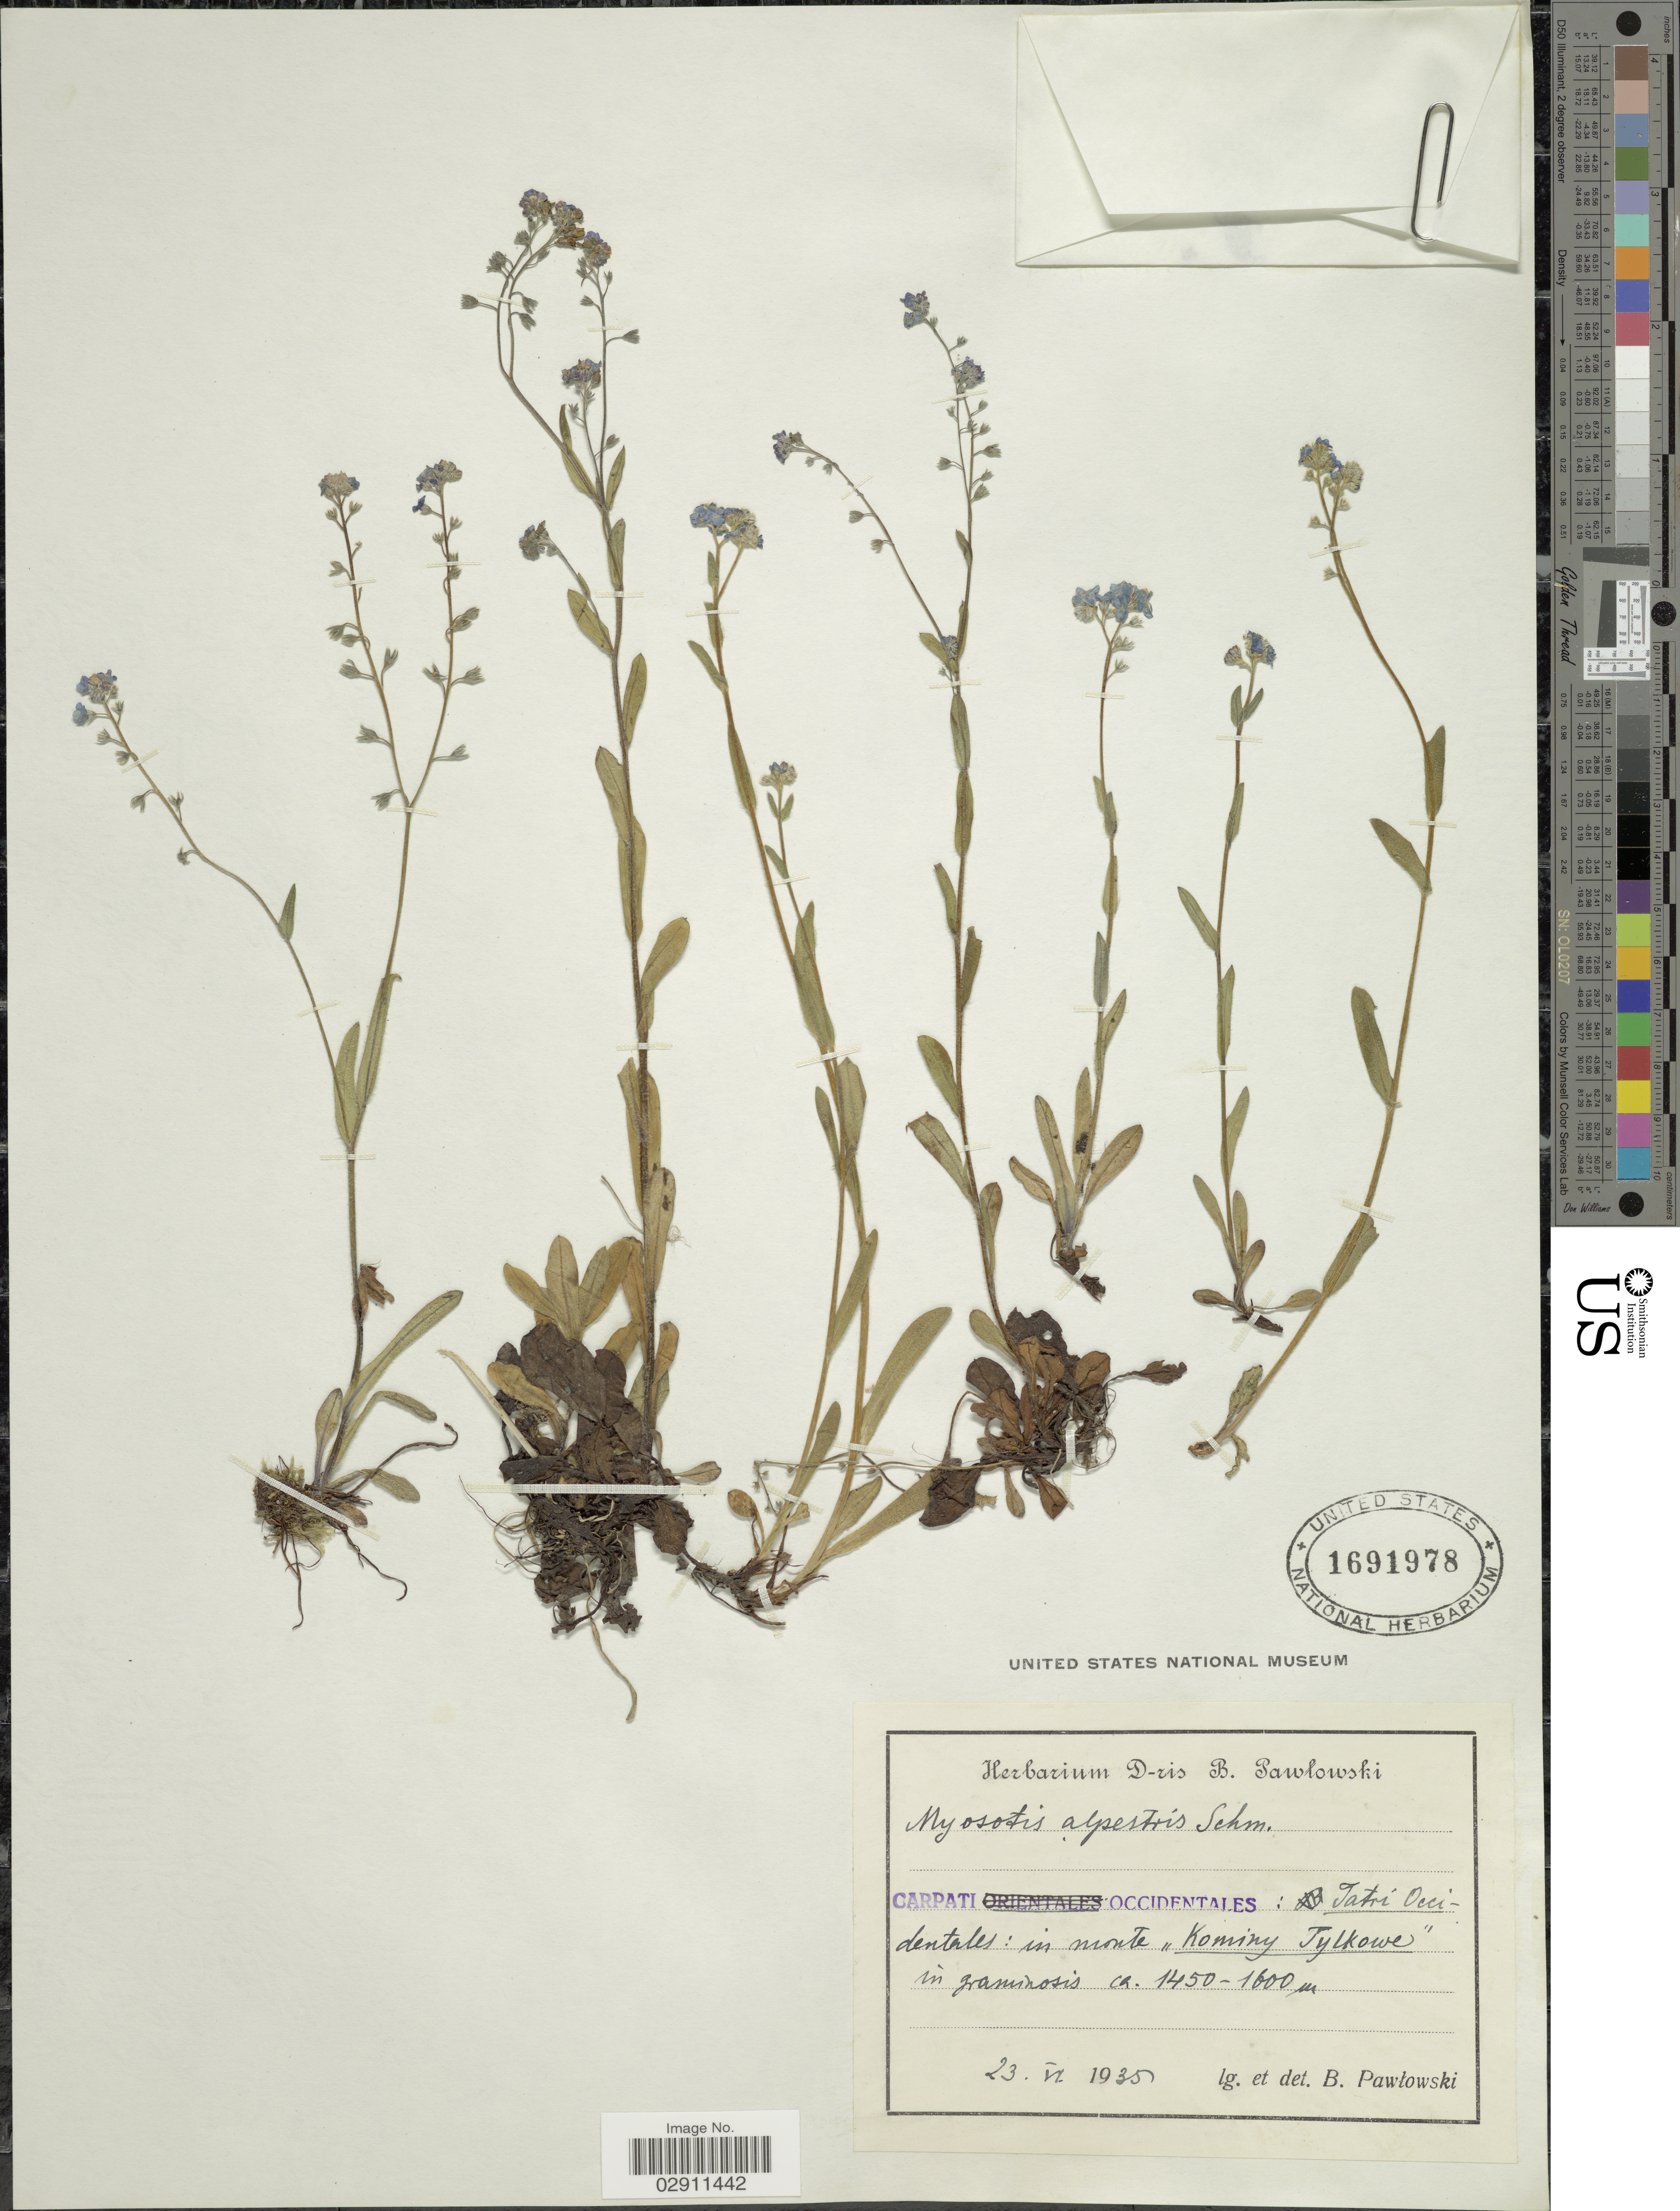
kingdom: Plantae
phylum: Tracheophyta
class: Magnoliopsida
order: Boraginales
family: Boraginaceae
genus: Myosotis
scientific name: Myosotis alpestris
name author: F.W. Schmidt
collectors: B. Pawtowski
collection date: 1935-06-23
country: Poland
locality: Carpati Occidentales: Tatri- Occidentalis: in monte "Kominy Tylkowe" in graminosis.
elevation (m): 1450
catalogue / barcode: US 1691978